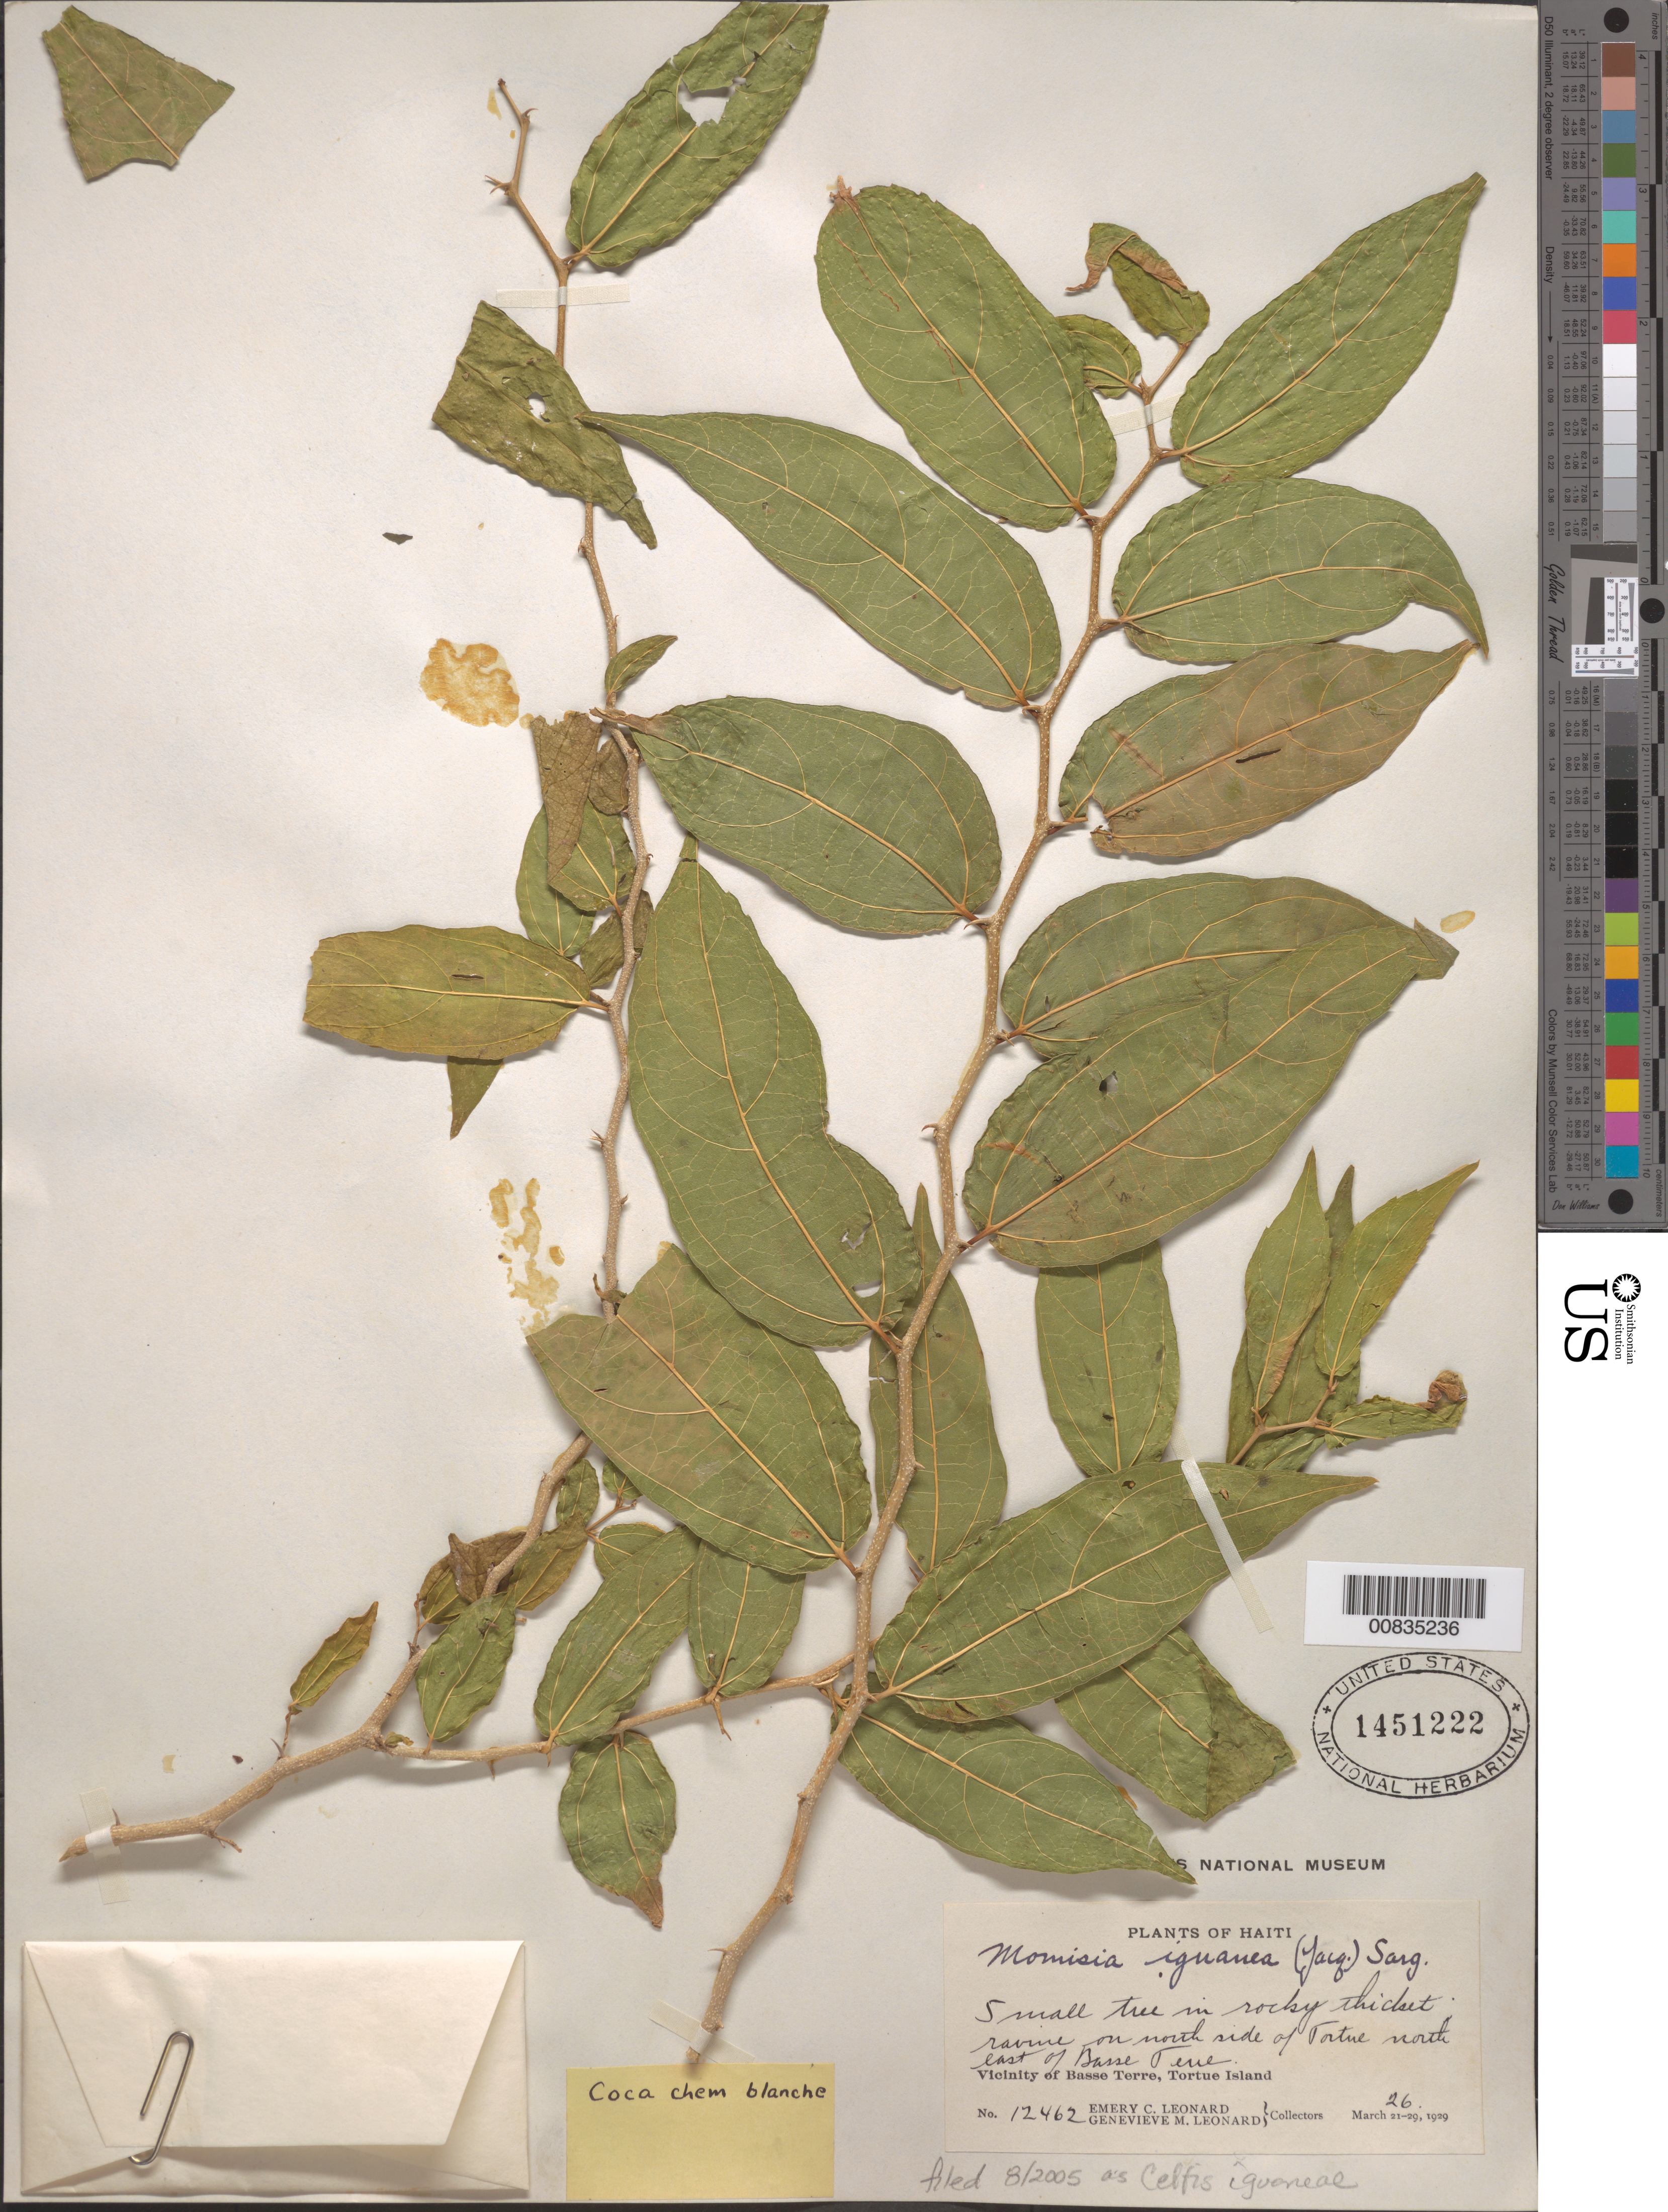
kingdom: Plantae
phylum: Tracheophyta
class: Magnoliopsida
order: Rosales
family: Cannabaceae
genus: Celtis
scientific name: Celtis iguanaea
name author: (Jacq.) Sarg.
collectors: E. C. Leonard & G. M. Leonard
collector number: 12462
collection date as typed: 26 Mar 1929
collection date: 1929-03-26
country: Haiti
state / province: Nord-Óuest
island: Île de la Tortue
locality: Ravine on north side of Tortue, north east of Basse Terre.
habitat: Rocky thicket.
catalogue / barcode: US 1451222